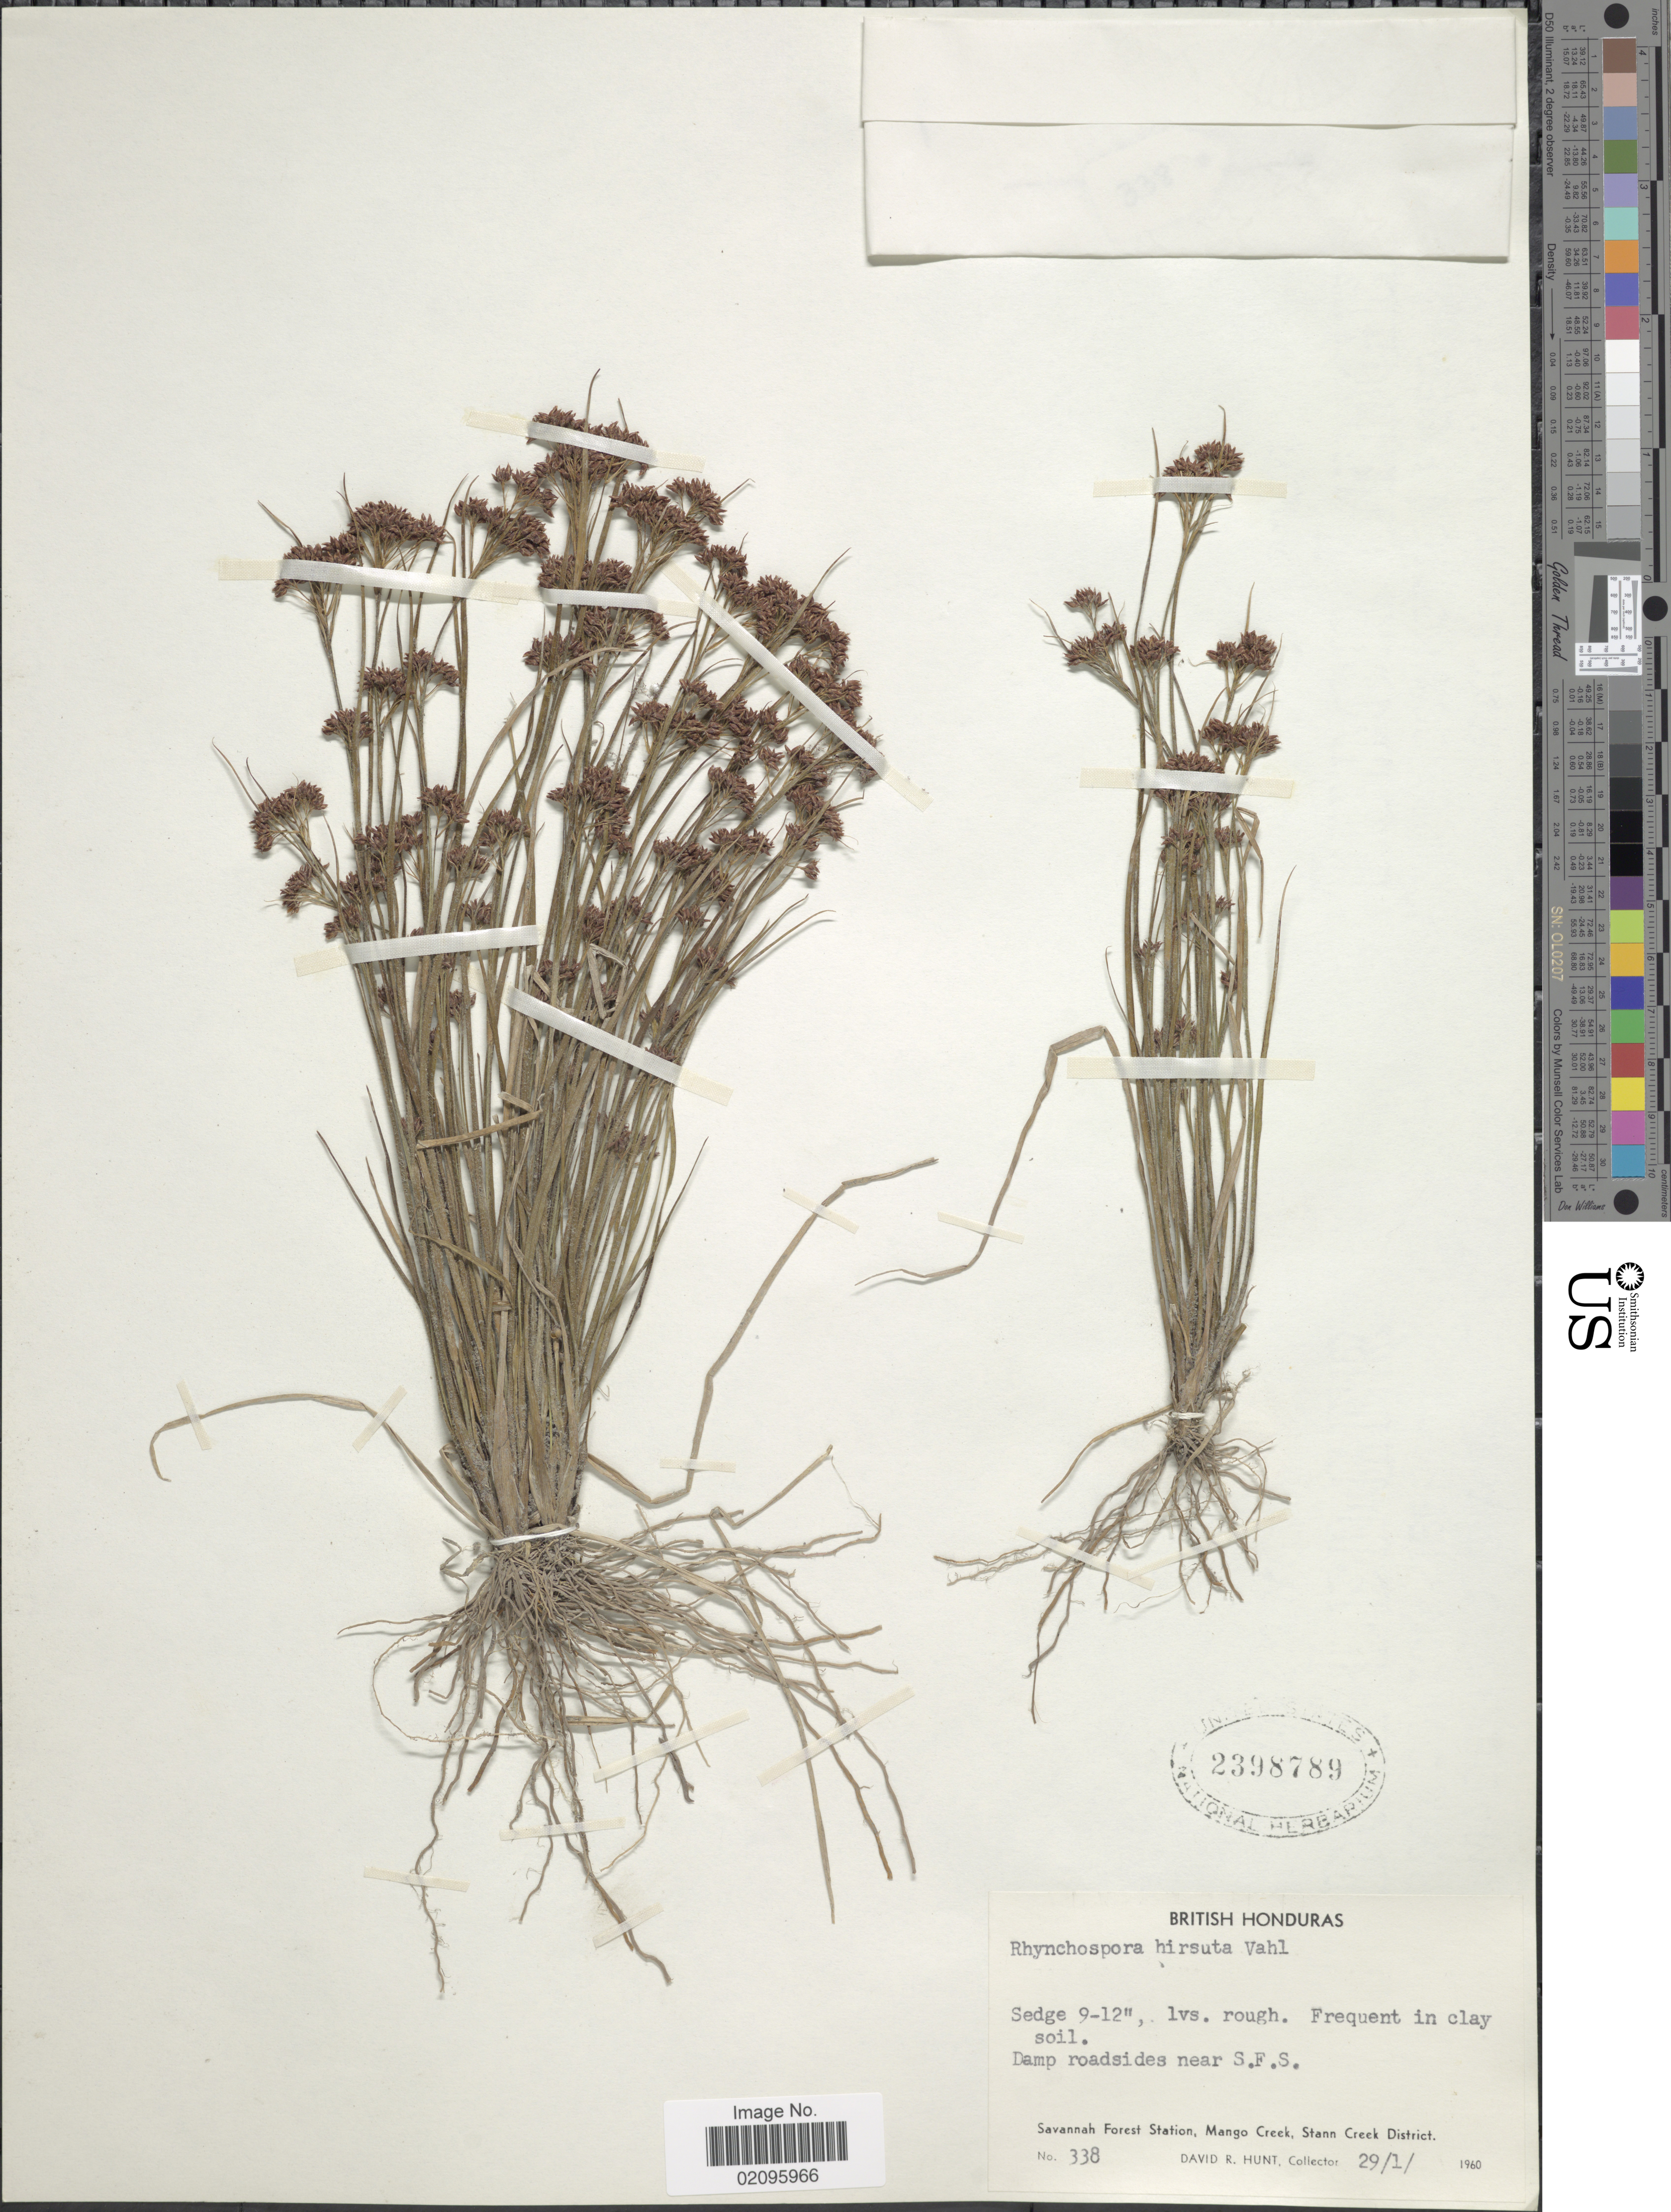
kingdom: Plantae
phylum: Tracheophyta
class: Liliopsida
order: Poales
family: Cyperaceae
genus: Rhynchospora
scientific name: Rhynchospora hirsuta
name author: (Vahl) Vahl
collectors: D. R. Hunt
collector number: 338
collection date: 1960-01-29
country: Belize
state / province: Stann Creek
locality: British Honduras, damp roadsides near S.F.S., Savannah Forest Station, Mango Creek.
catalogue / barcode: US 2398789